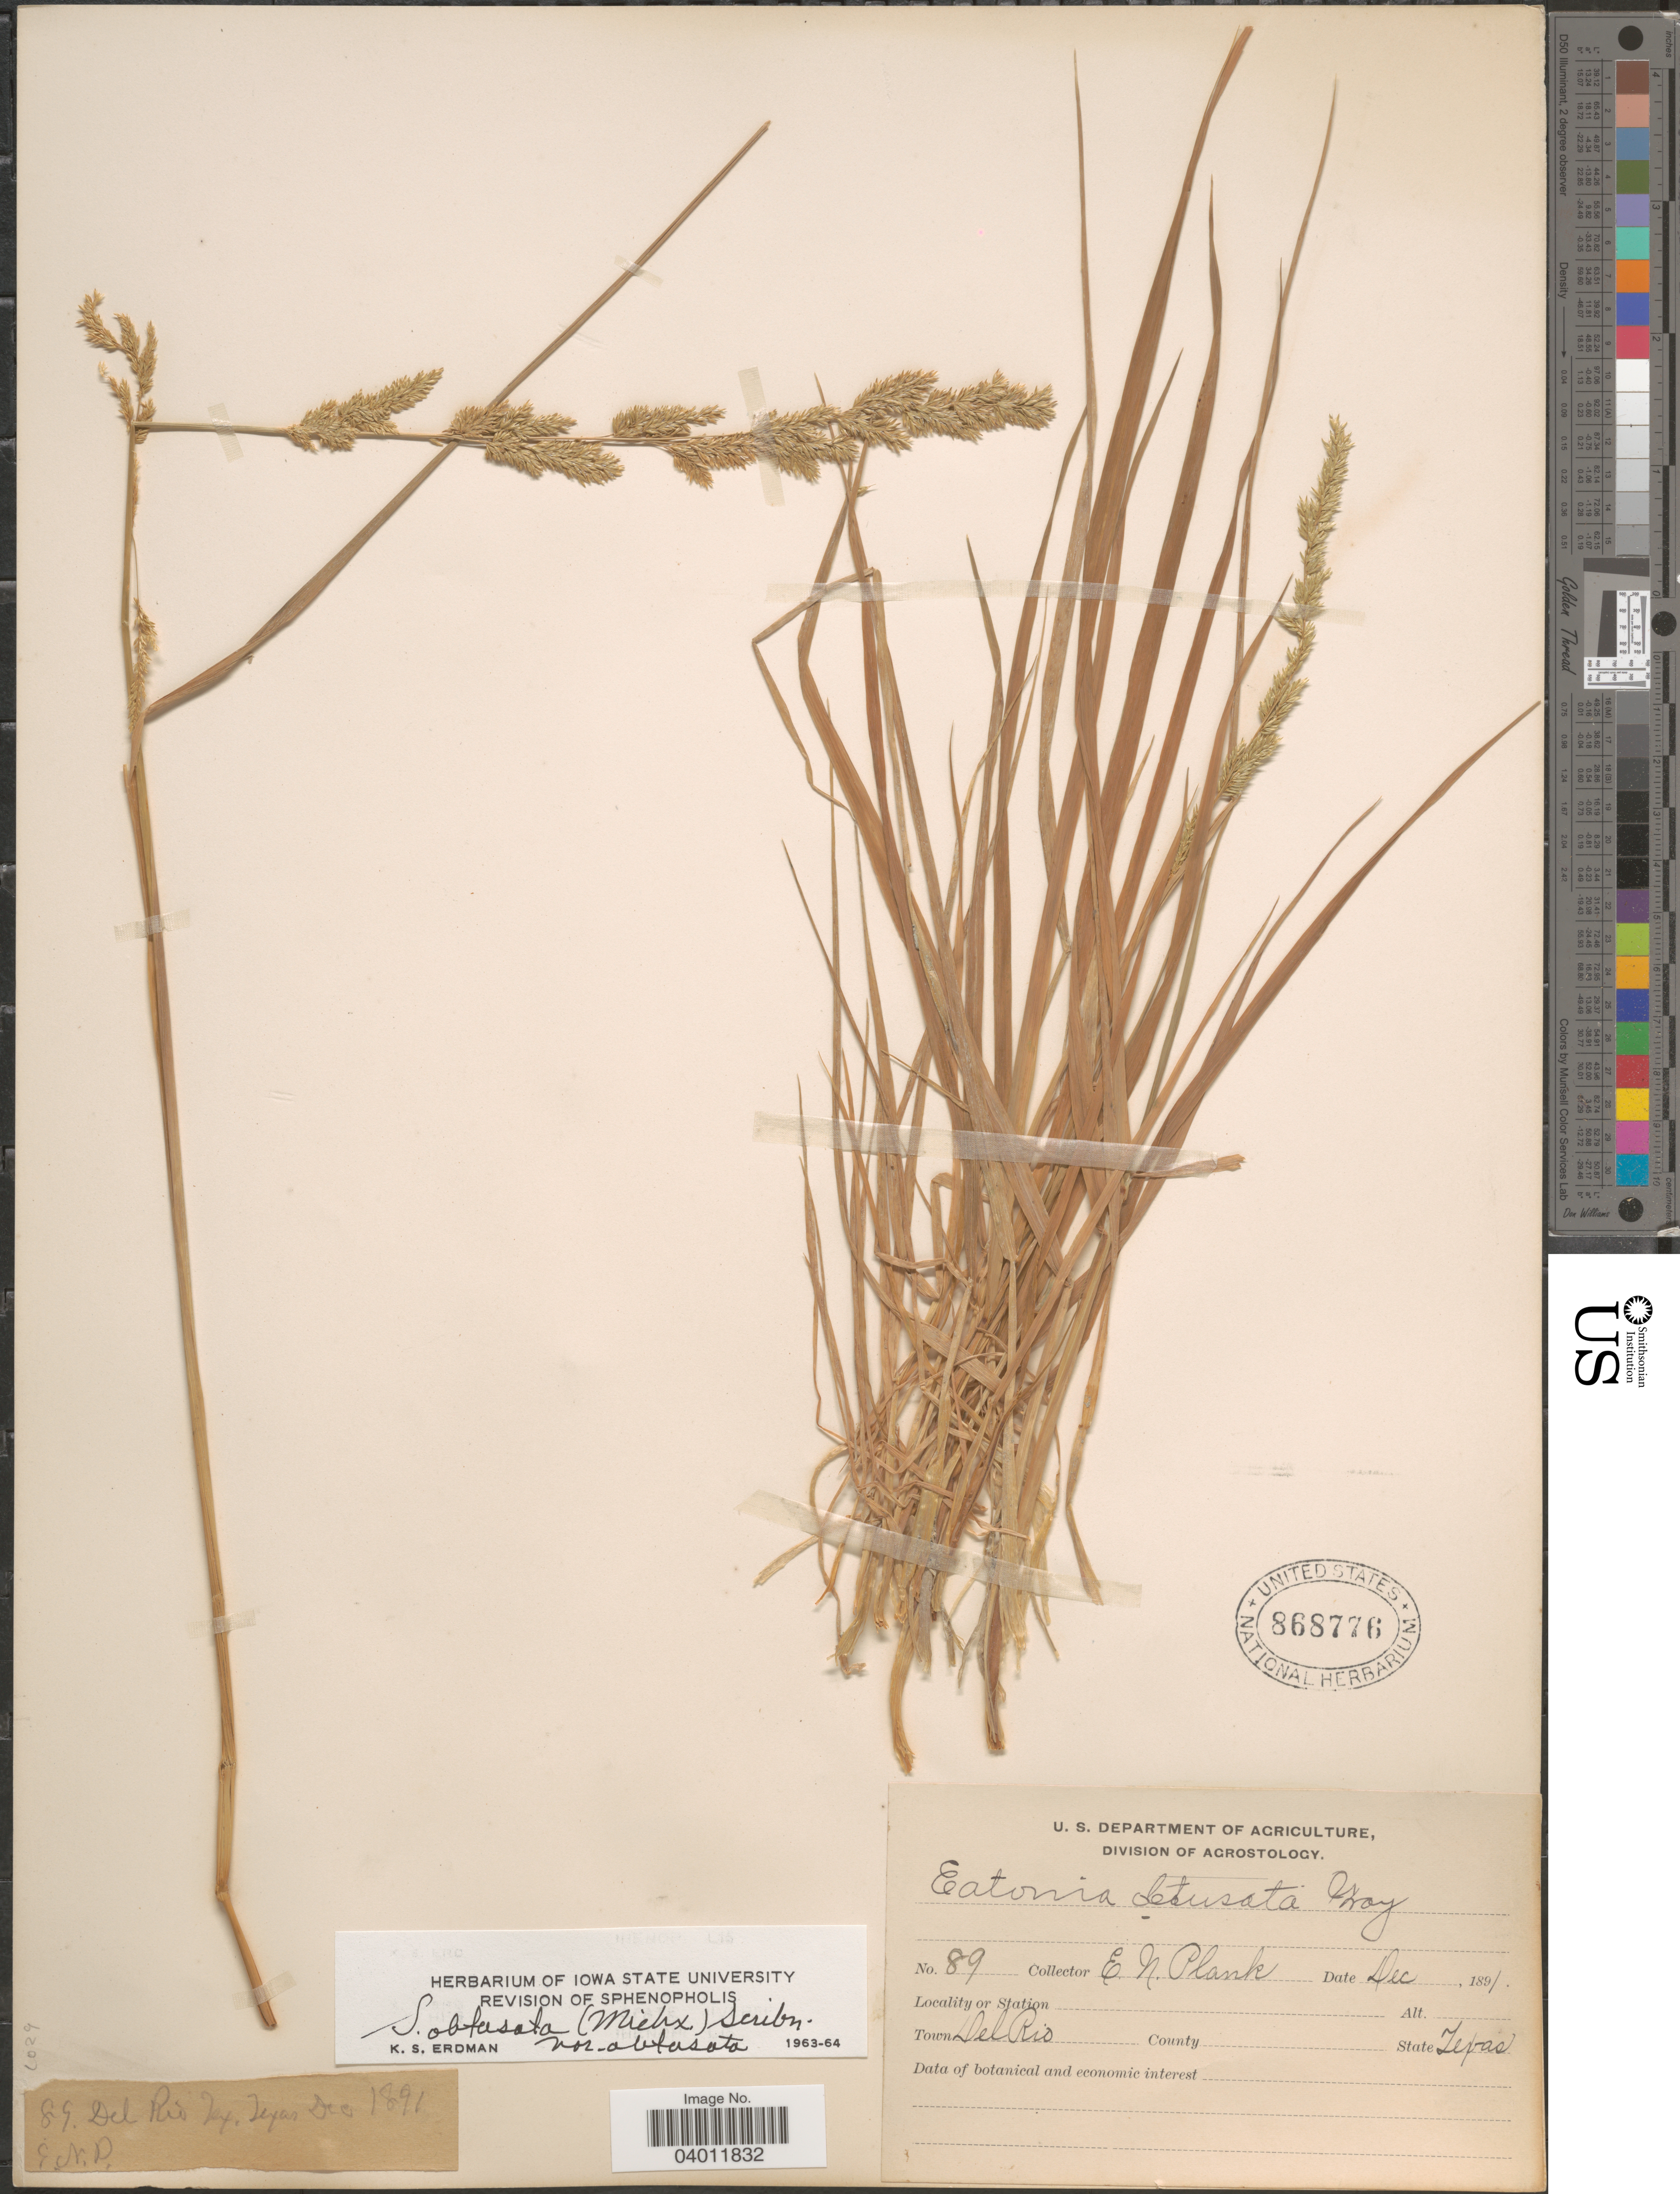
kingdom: Plantae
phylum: Tracheophyta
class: Liliopsida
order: Poales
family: Poaceae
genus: Sphenopholis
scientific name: Sphenopholis obtusata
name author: (Michx.) Scribn.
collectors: E. Plank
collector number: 89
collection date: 1891-12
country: United States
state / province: Texas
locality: Town Del Rio.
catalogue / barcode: US 868776